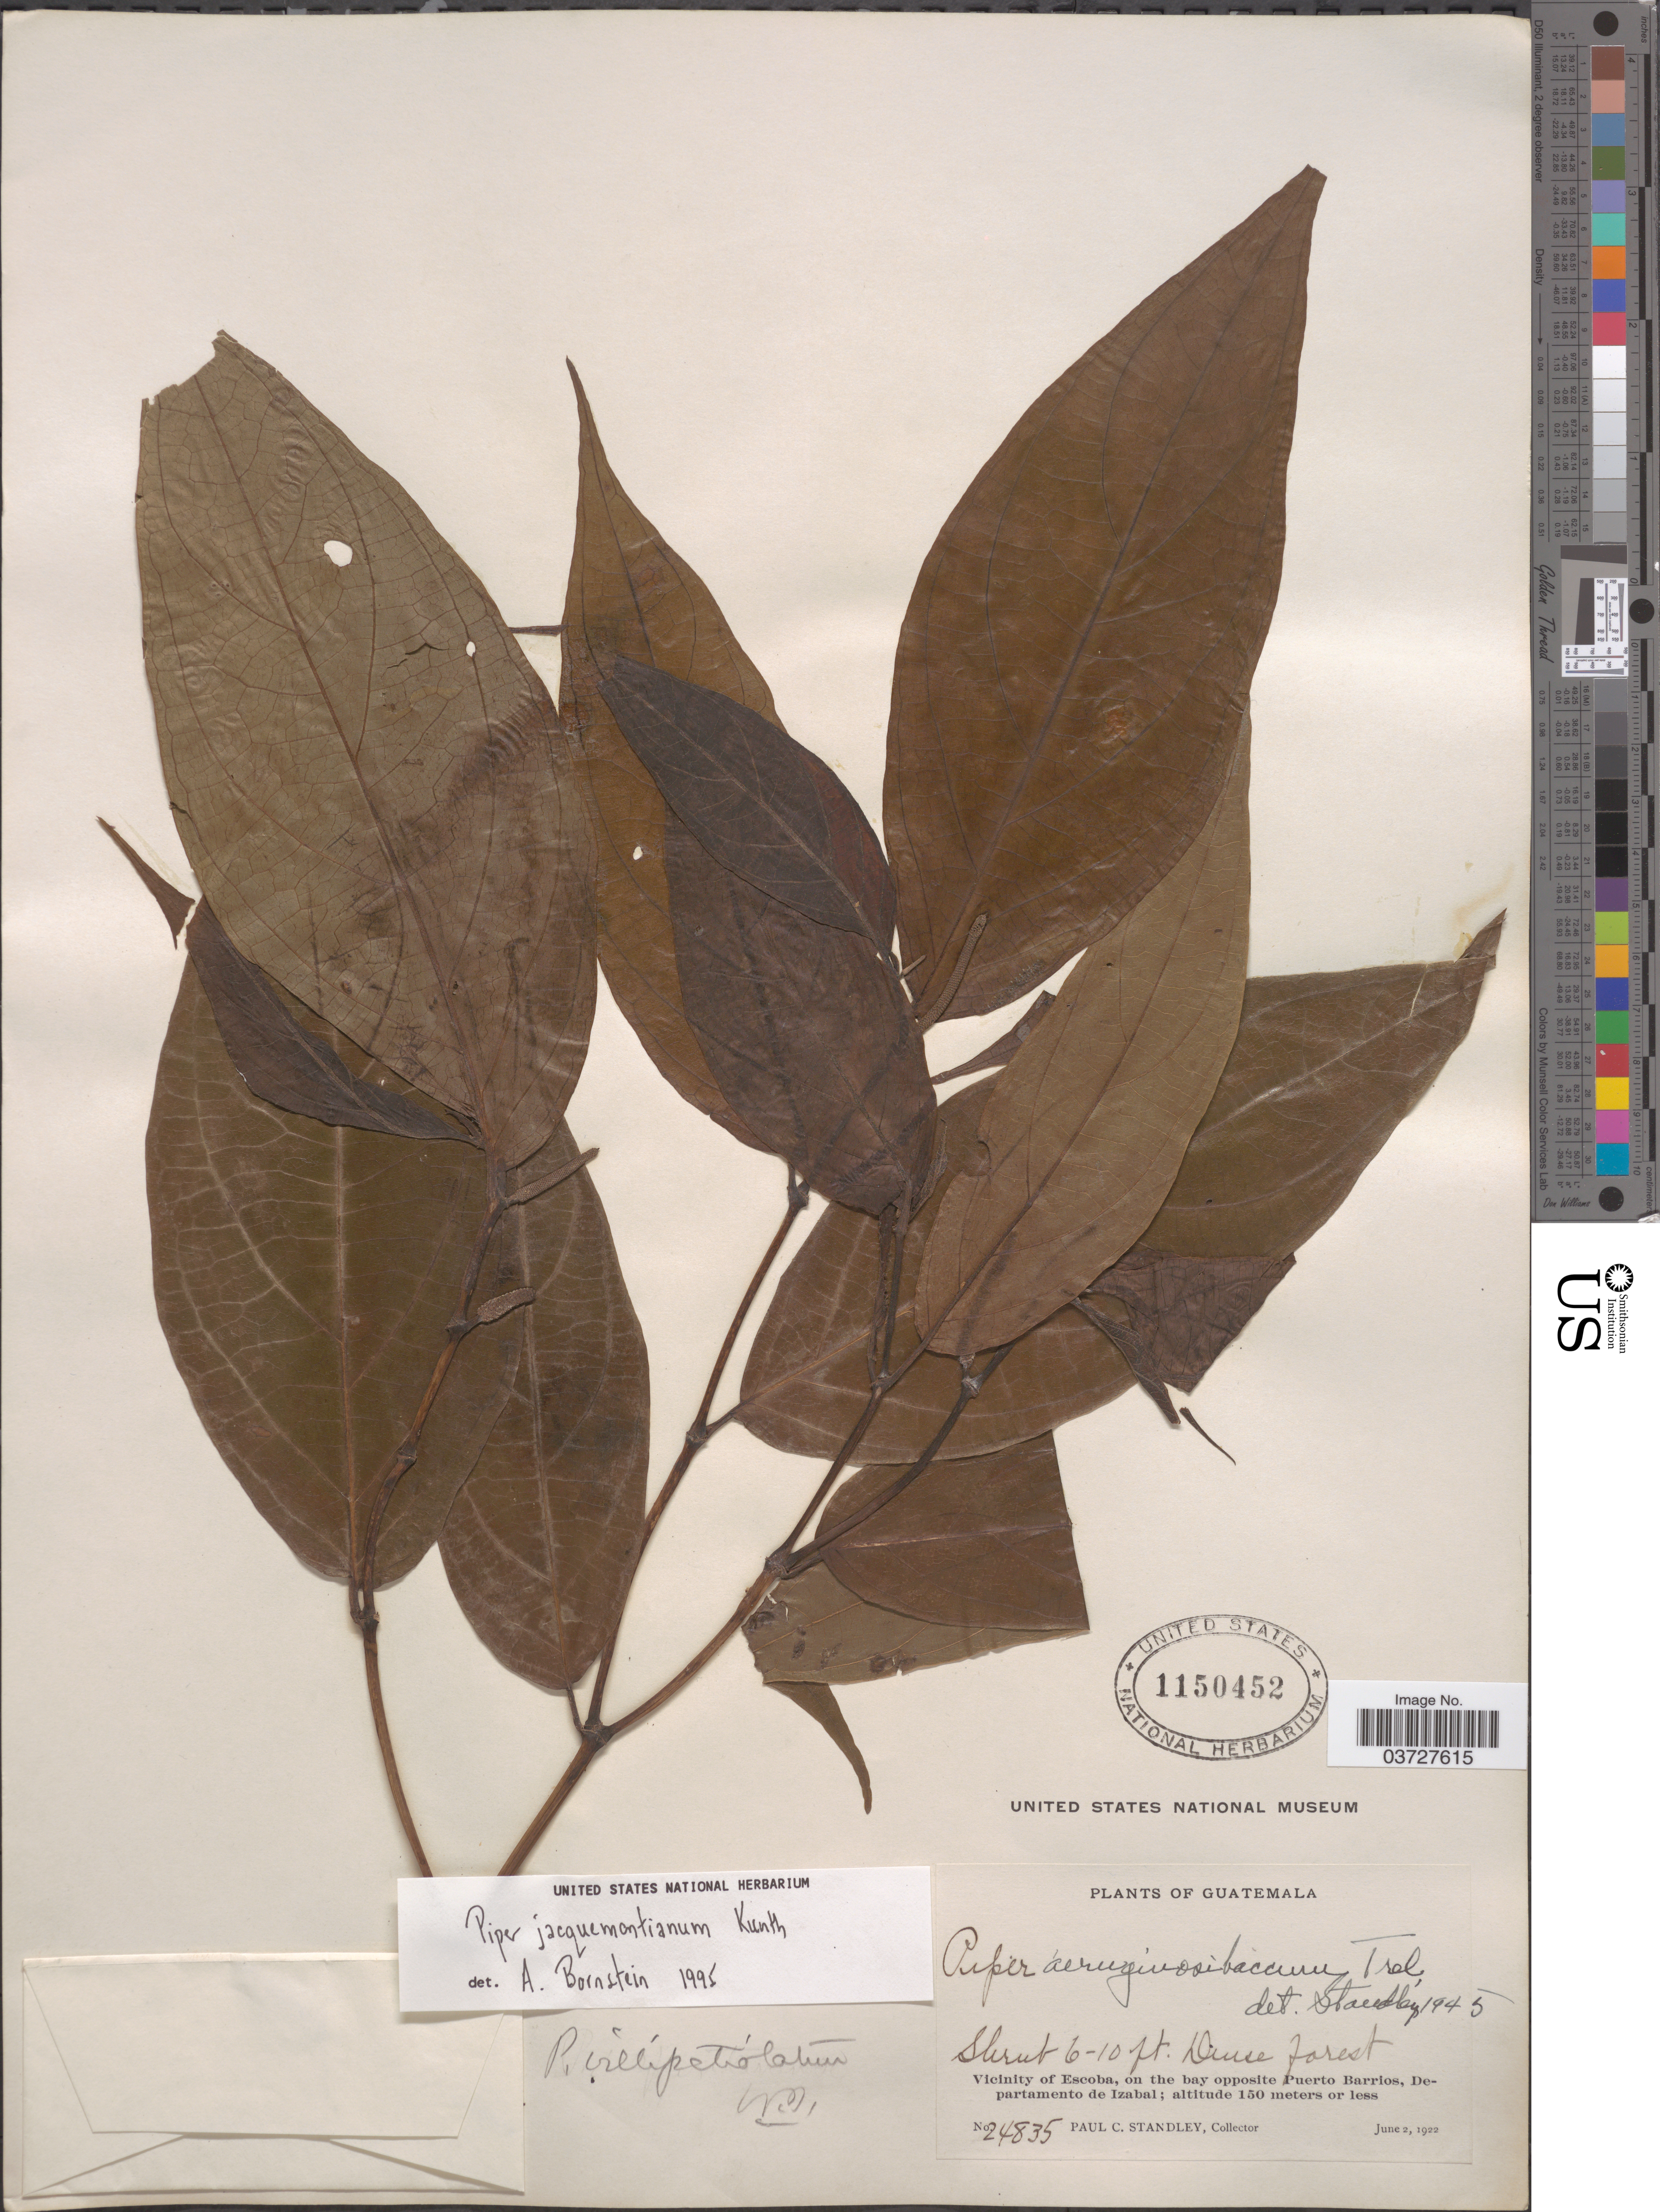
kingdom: Plantae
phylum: Tracheophyta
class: Magnoliopsida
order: Piperales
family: Piperaceae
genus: Piper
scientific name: Piper jacquemontianum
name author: Kunth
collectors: P. C. Standley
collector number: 24835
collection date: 1922-06-02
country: Guatemala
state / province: Izabal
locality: Vicinity of Escoba, on the bay opposite Puerto Barrios, Departamento de Izabal.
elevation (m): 150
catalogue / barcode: US 1150452